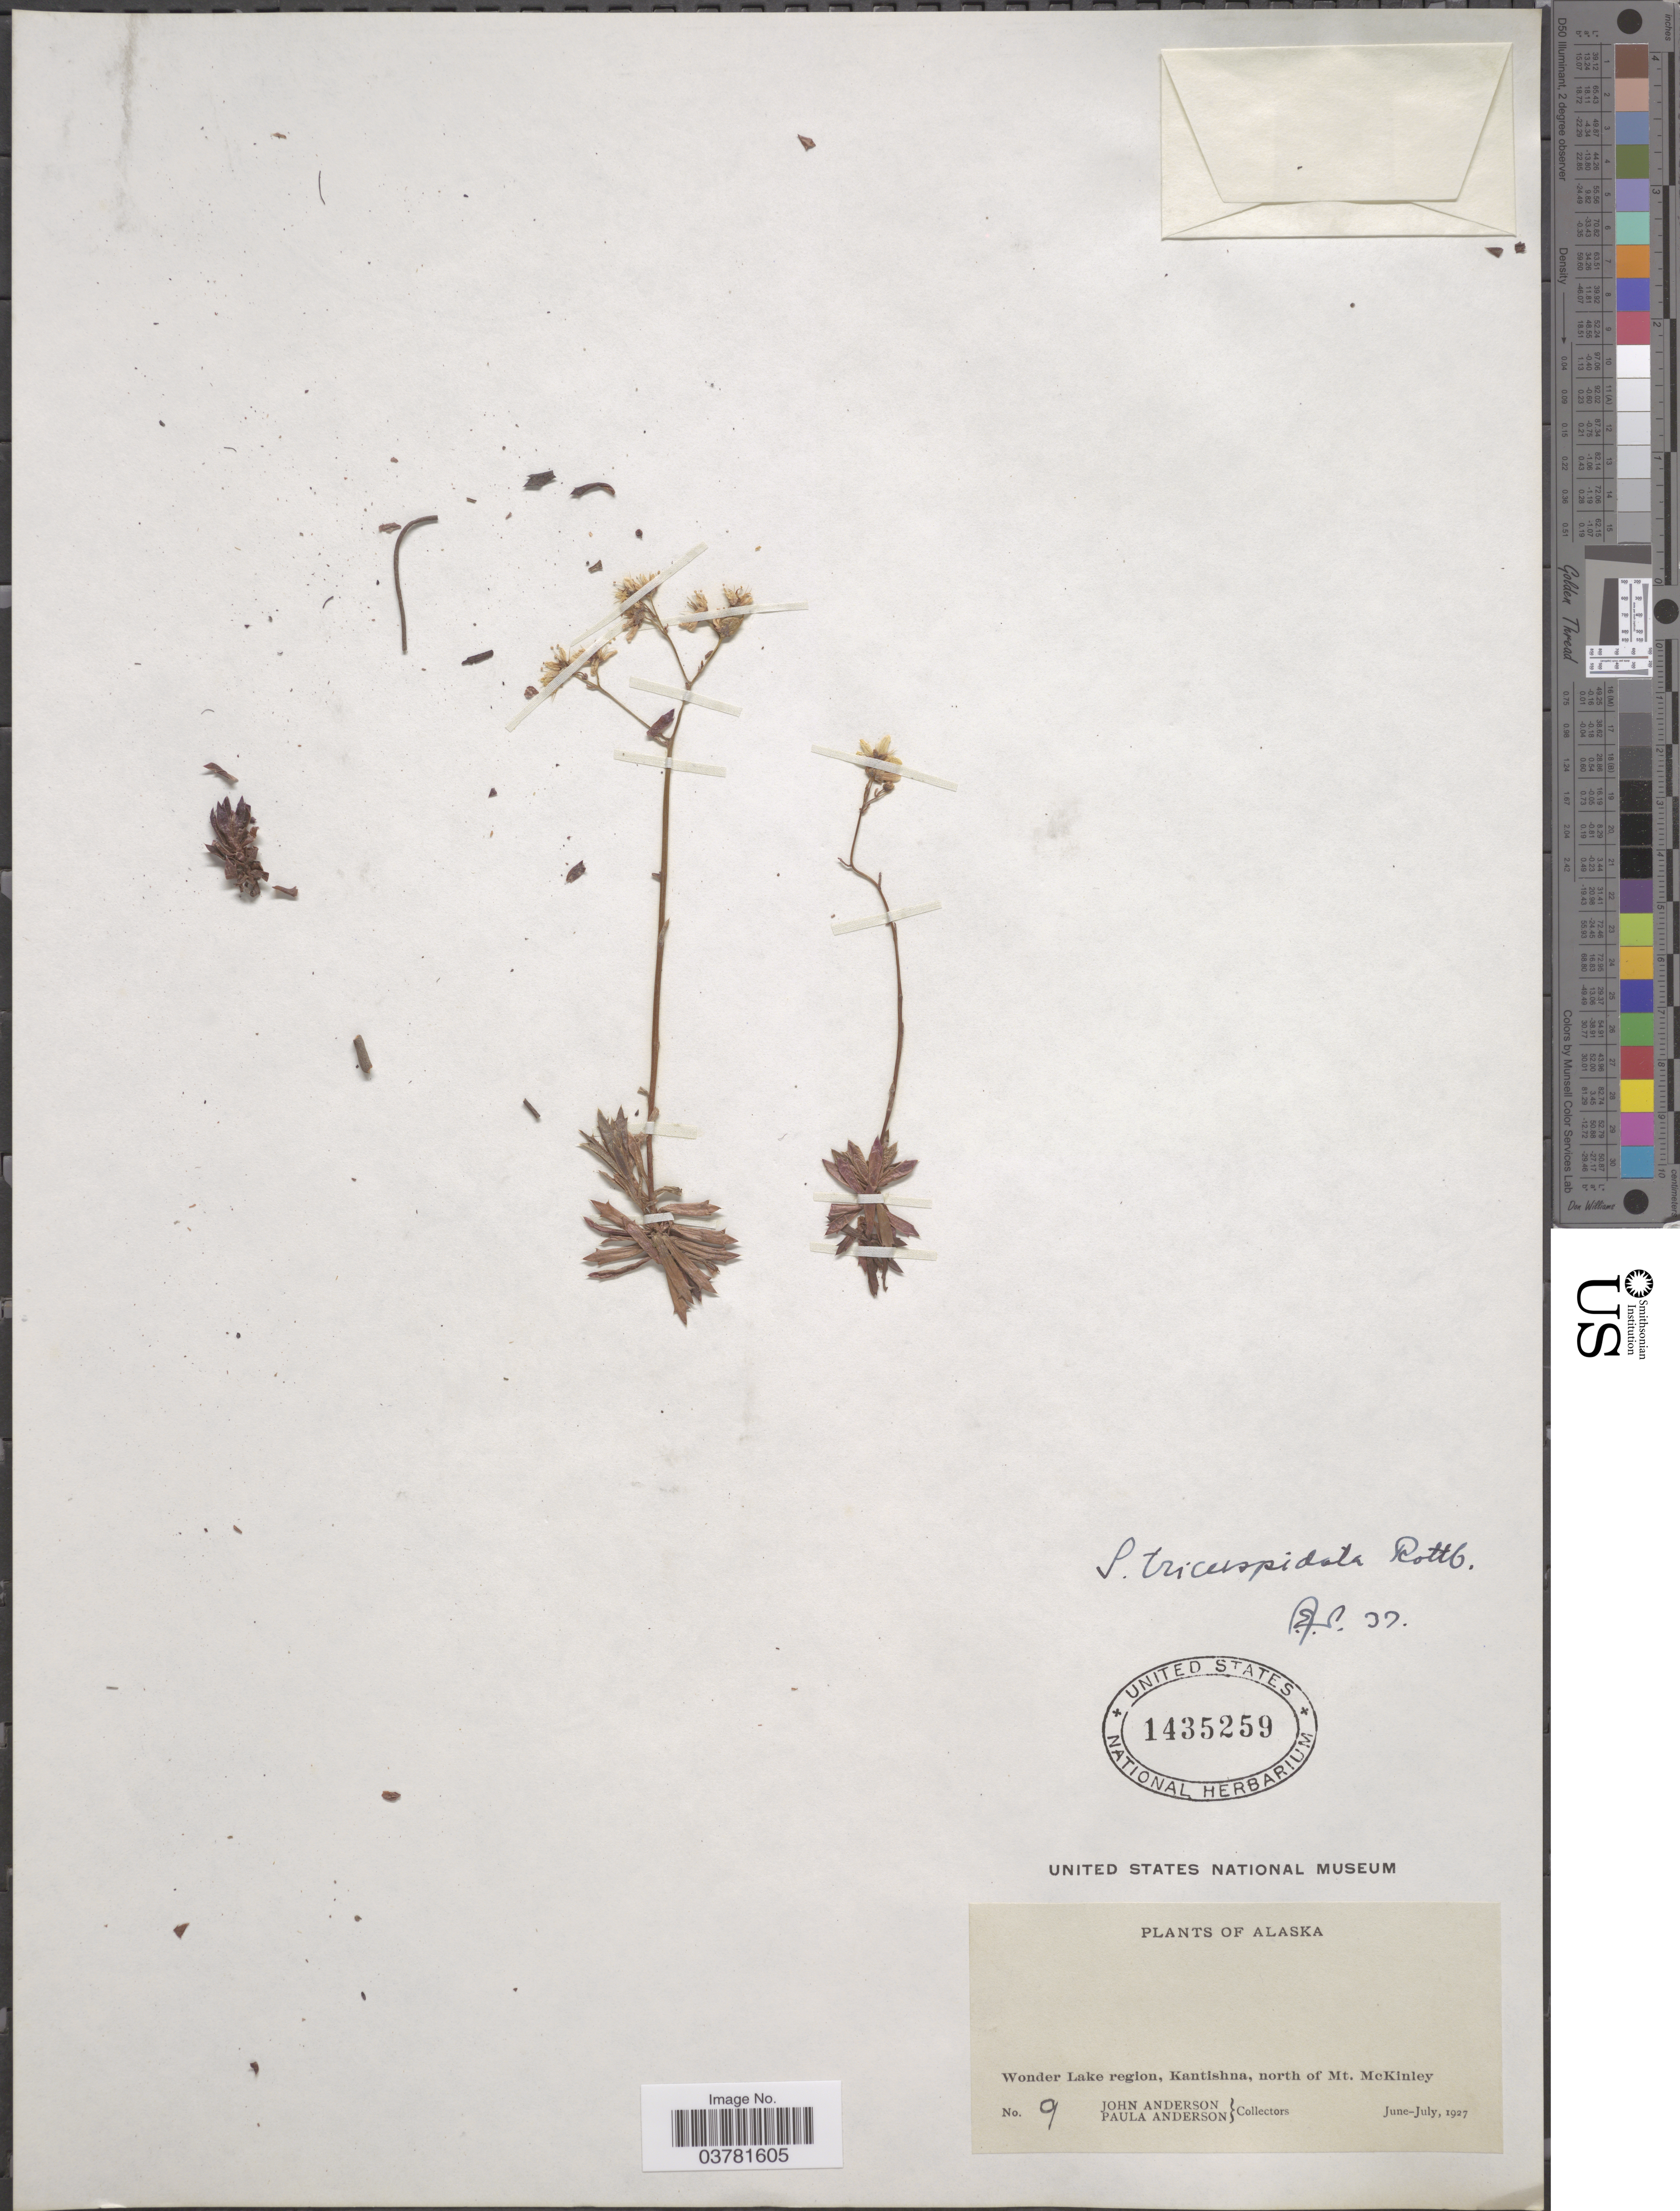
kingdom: Plantae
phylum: Tracheophyta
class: Magnoliopsida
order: Saxifragales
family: Saxifragaceae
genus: Saxifraga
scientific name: Saxifraga tricuspidata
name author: Rottb.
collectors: J. Anderson & P. Anderson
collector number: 9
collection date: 1927-06/1927-07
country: United States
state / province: Alaska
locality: Wonder Lake region, Kantishna, north of Mt. McKinley.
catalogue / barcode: US 1435259